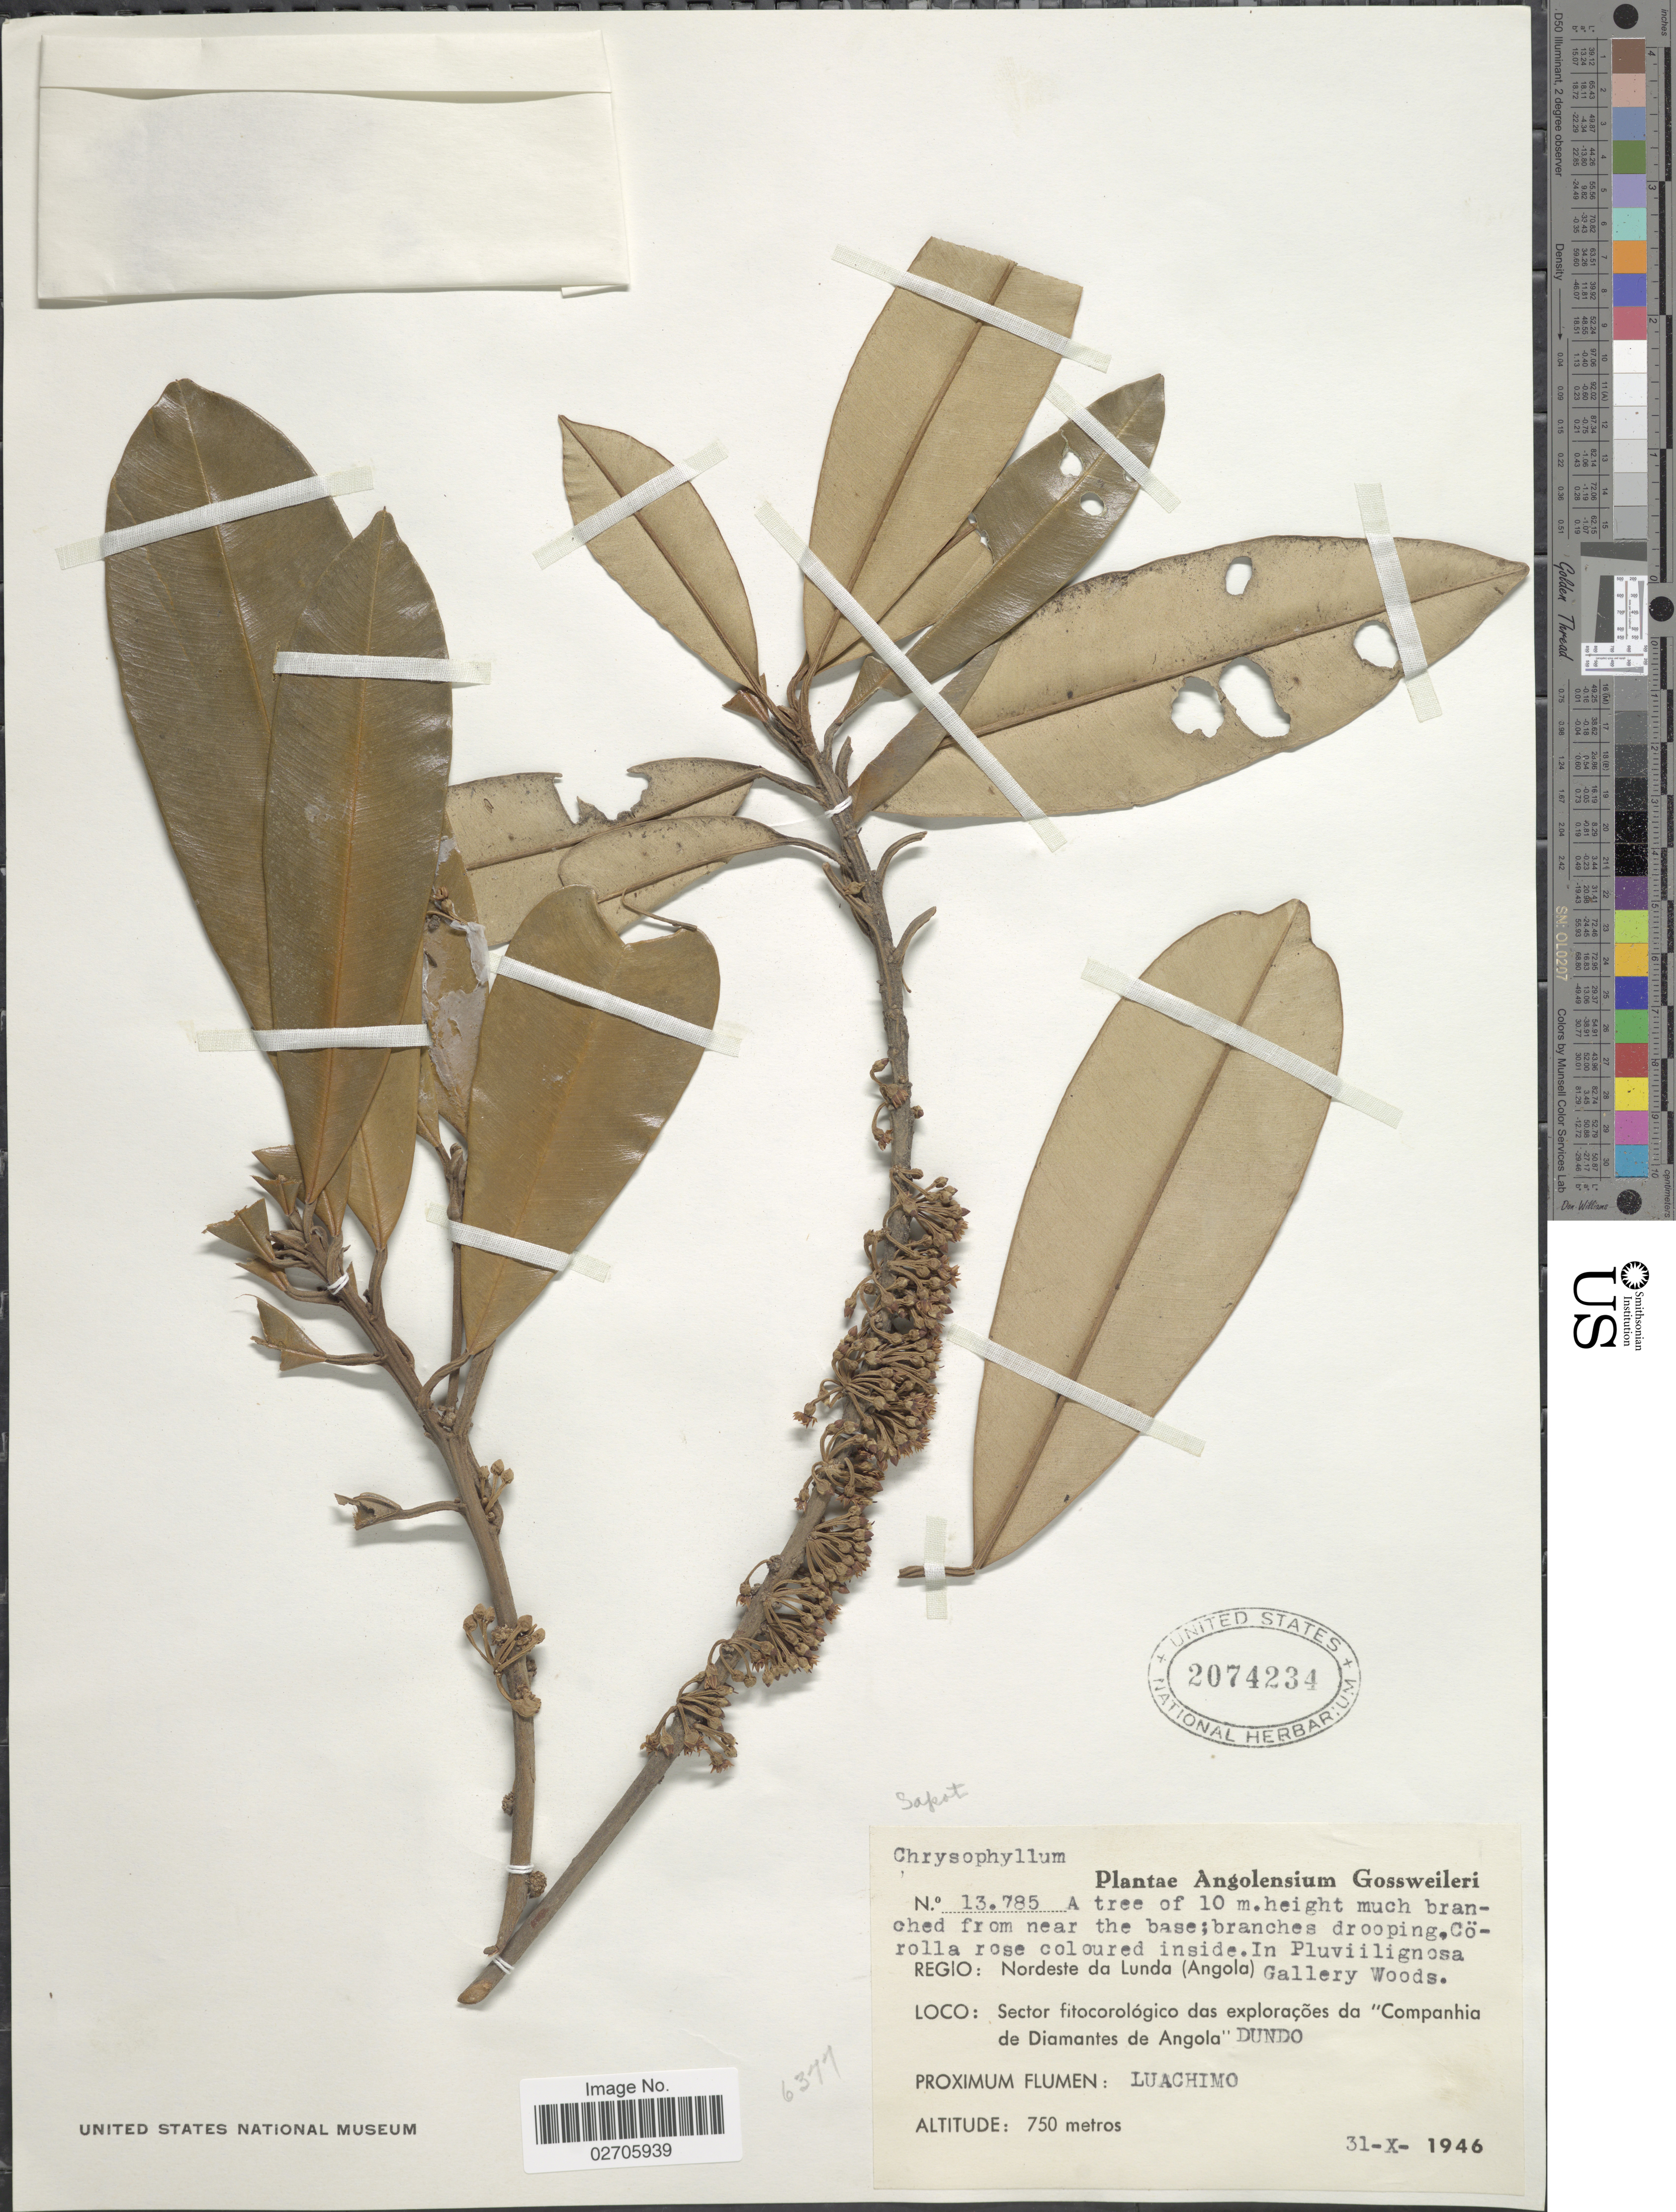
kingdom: Plantae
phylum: Tracheophyta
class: Magnoliopsida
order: Ericales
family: Sapotaceae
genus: Chrysophyllum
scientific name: Chrysophyllum sp.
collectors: -. Gossweiler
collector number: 13785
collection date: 1946-10-31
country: Angola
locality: Regio:Nordeste da Lunda, Sector fitocorológico das explorações da 'Companhia de Diamantes de Angola' Dundo, Proximum Flumen: Luachimo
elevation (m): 750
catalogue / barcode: US 2074234